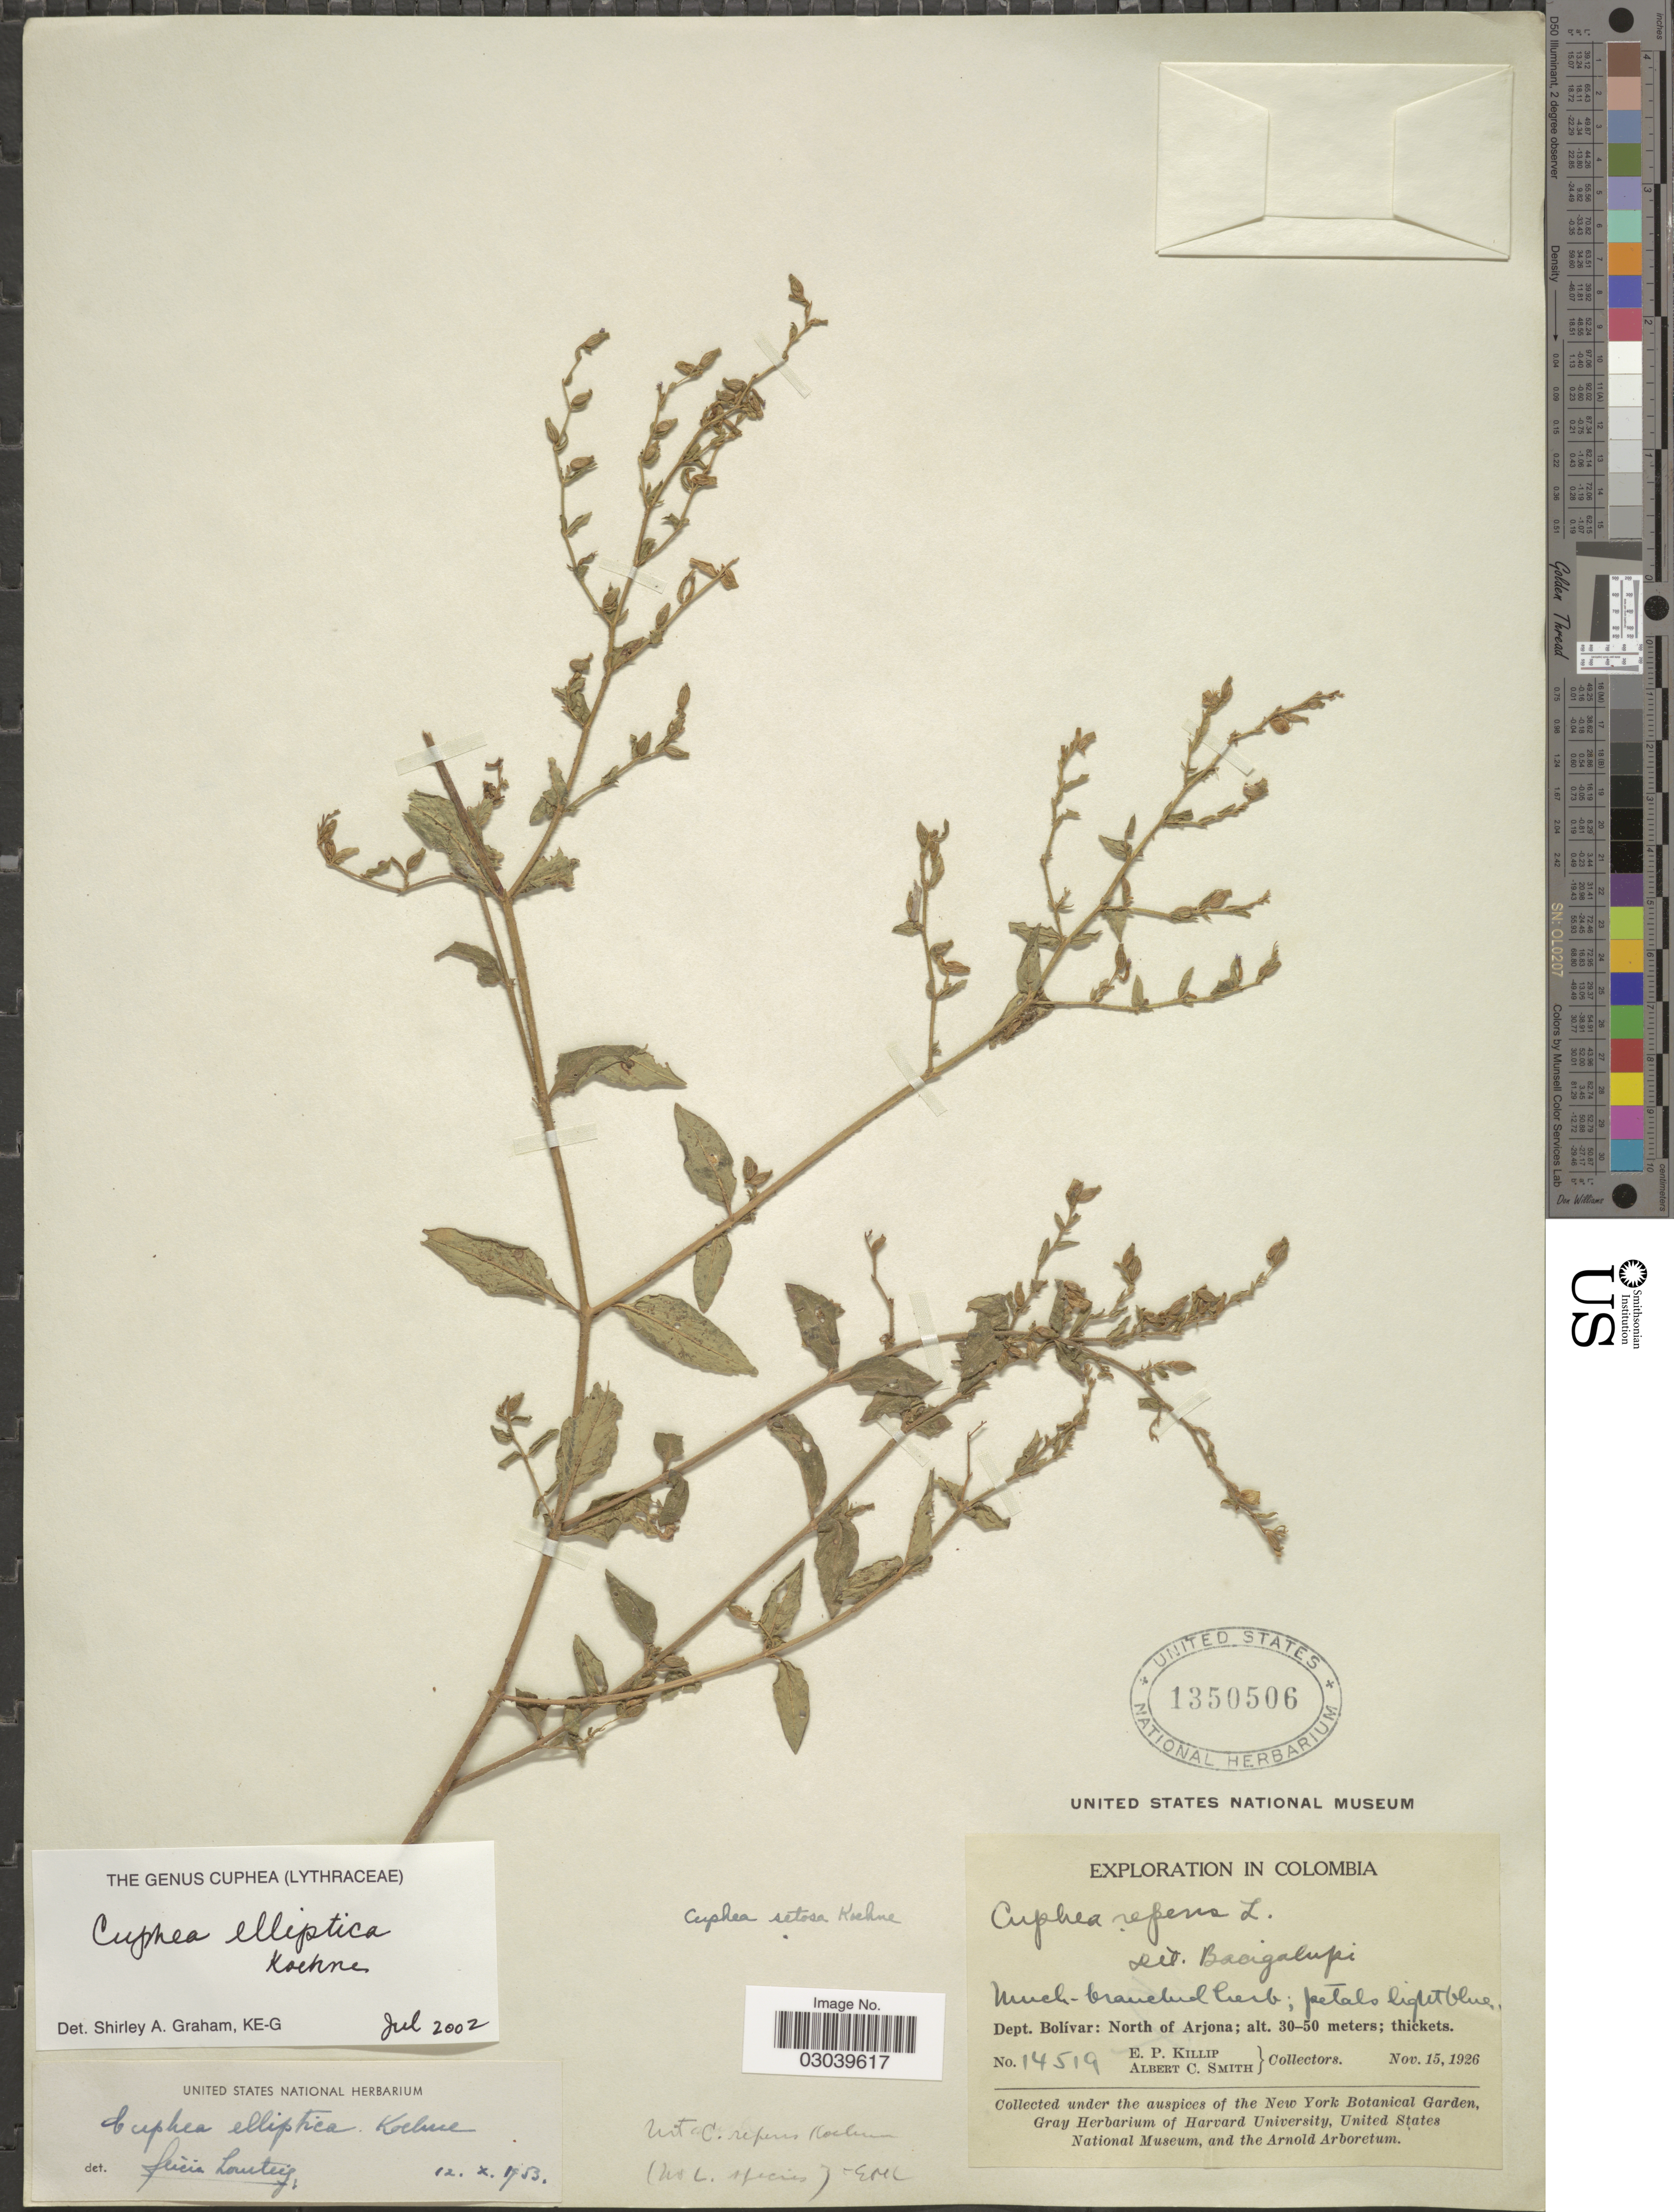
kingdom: Plantae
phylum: Tracheophyta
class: Magnoliopsida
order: Myrtales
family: Lythraceae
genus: Cuphea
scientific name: Cuphea elliptica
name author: Koehne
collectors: E. P. Killip & A. C. Smith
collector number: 14519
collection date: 1926-11-15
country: Colombia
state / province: Bolívar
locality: Dept. Bolívar: North of Arjona.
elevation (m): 30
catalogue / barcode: US 1350506